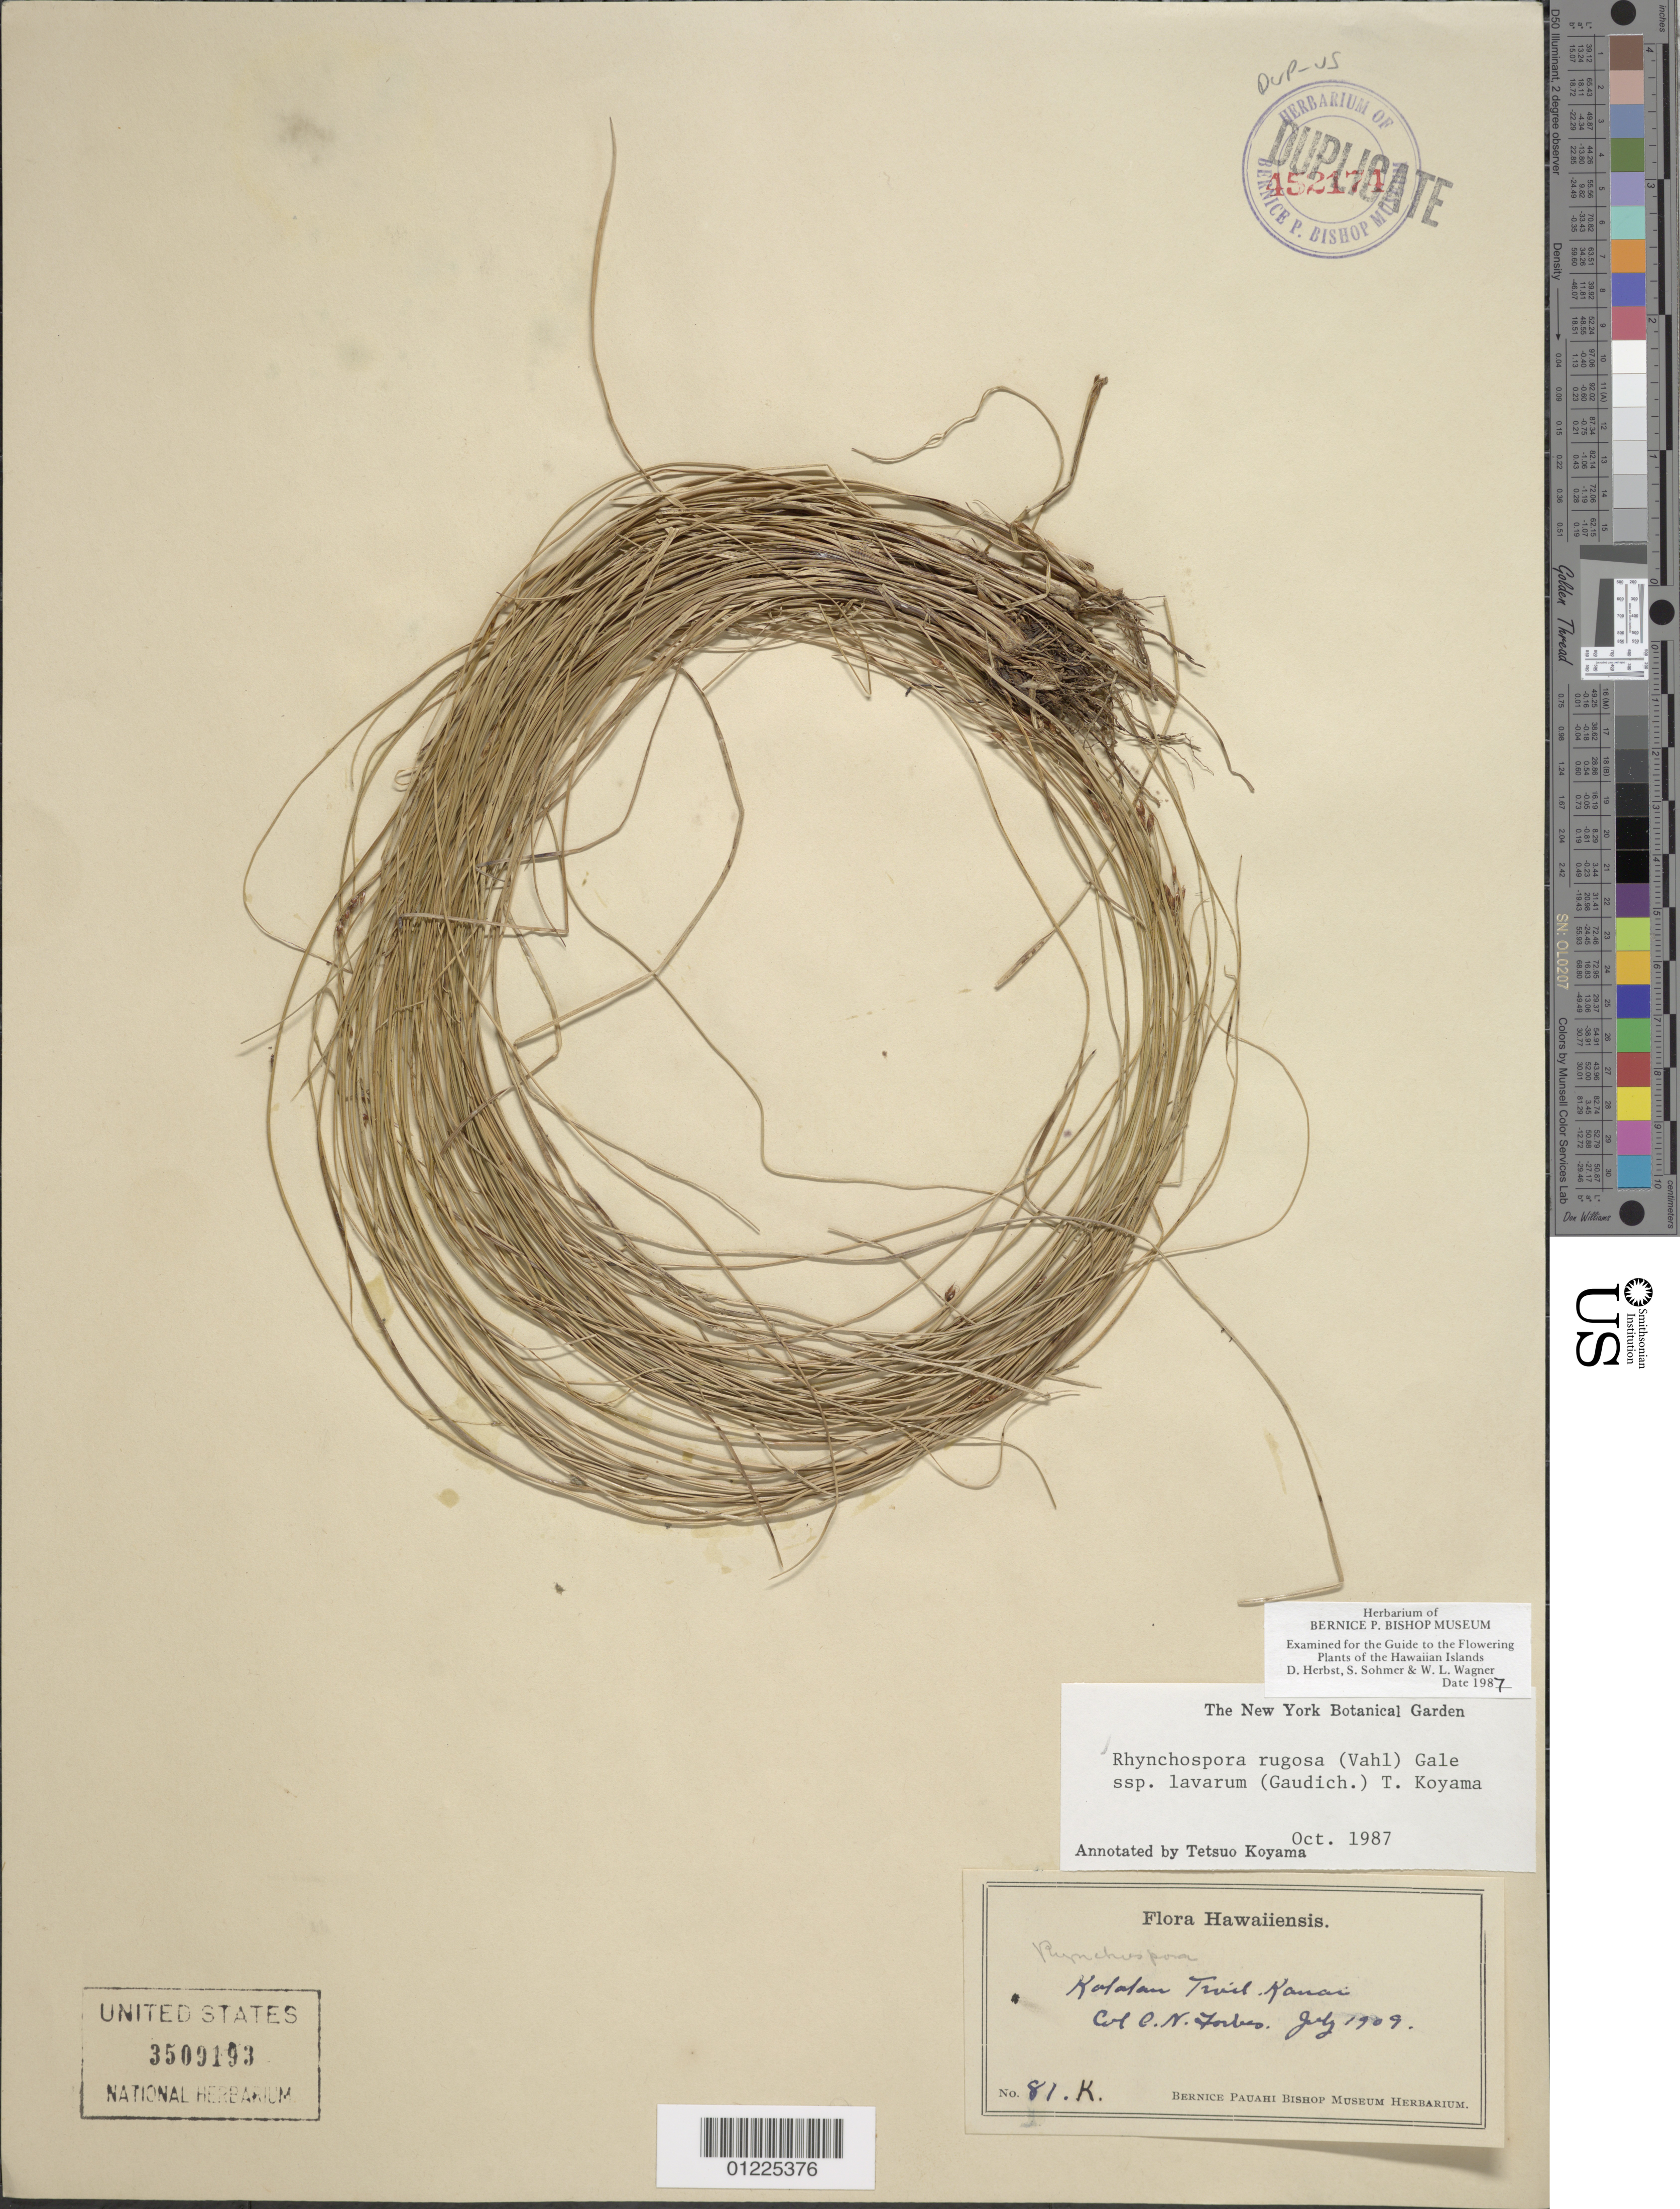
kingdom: Plantae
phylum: Tracheophyta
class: Liliopsida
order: Poales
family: Cyperaceae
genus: Rhynchospora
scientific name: Rhynchospora rugosa subsp. lavarum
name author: (Gaudich.) T. Koyama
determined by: Koyama, T.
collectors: C. N. Forbes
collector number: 81.K.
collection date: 1909-07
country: United States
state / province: Hawaii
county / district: Kaui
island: Kaua'i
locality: Kalalau Trail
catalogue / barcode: US 3509193